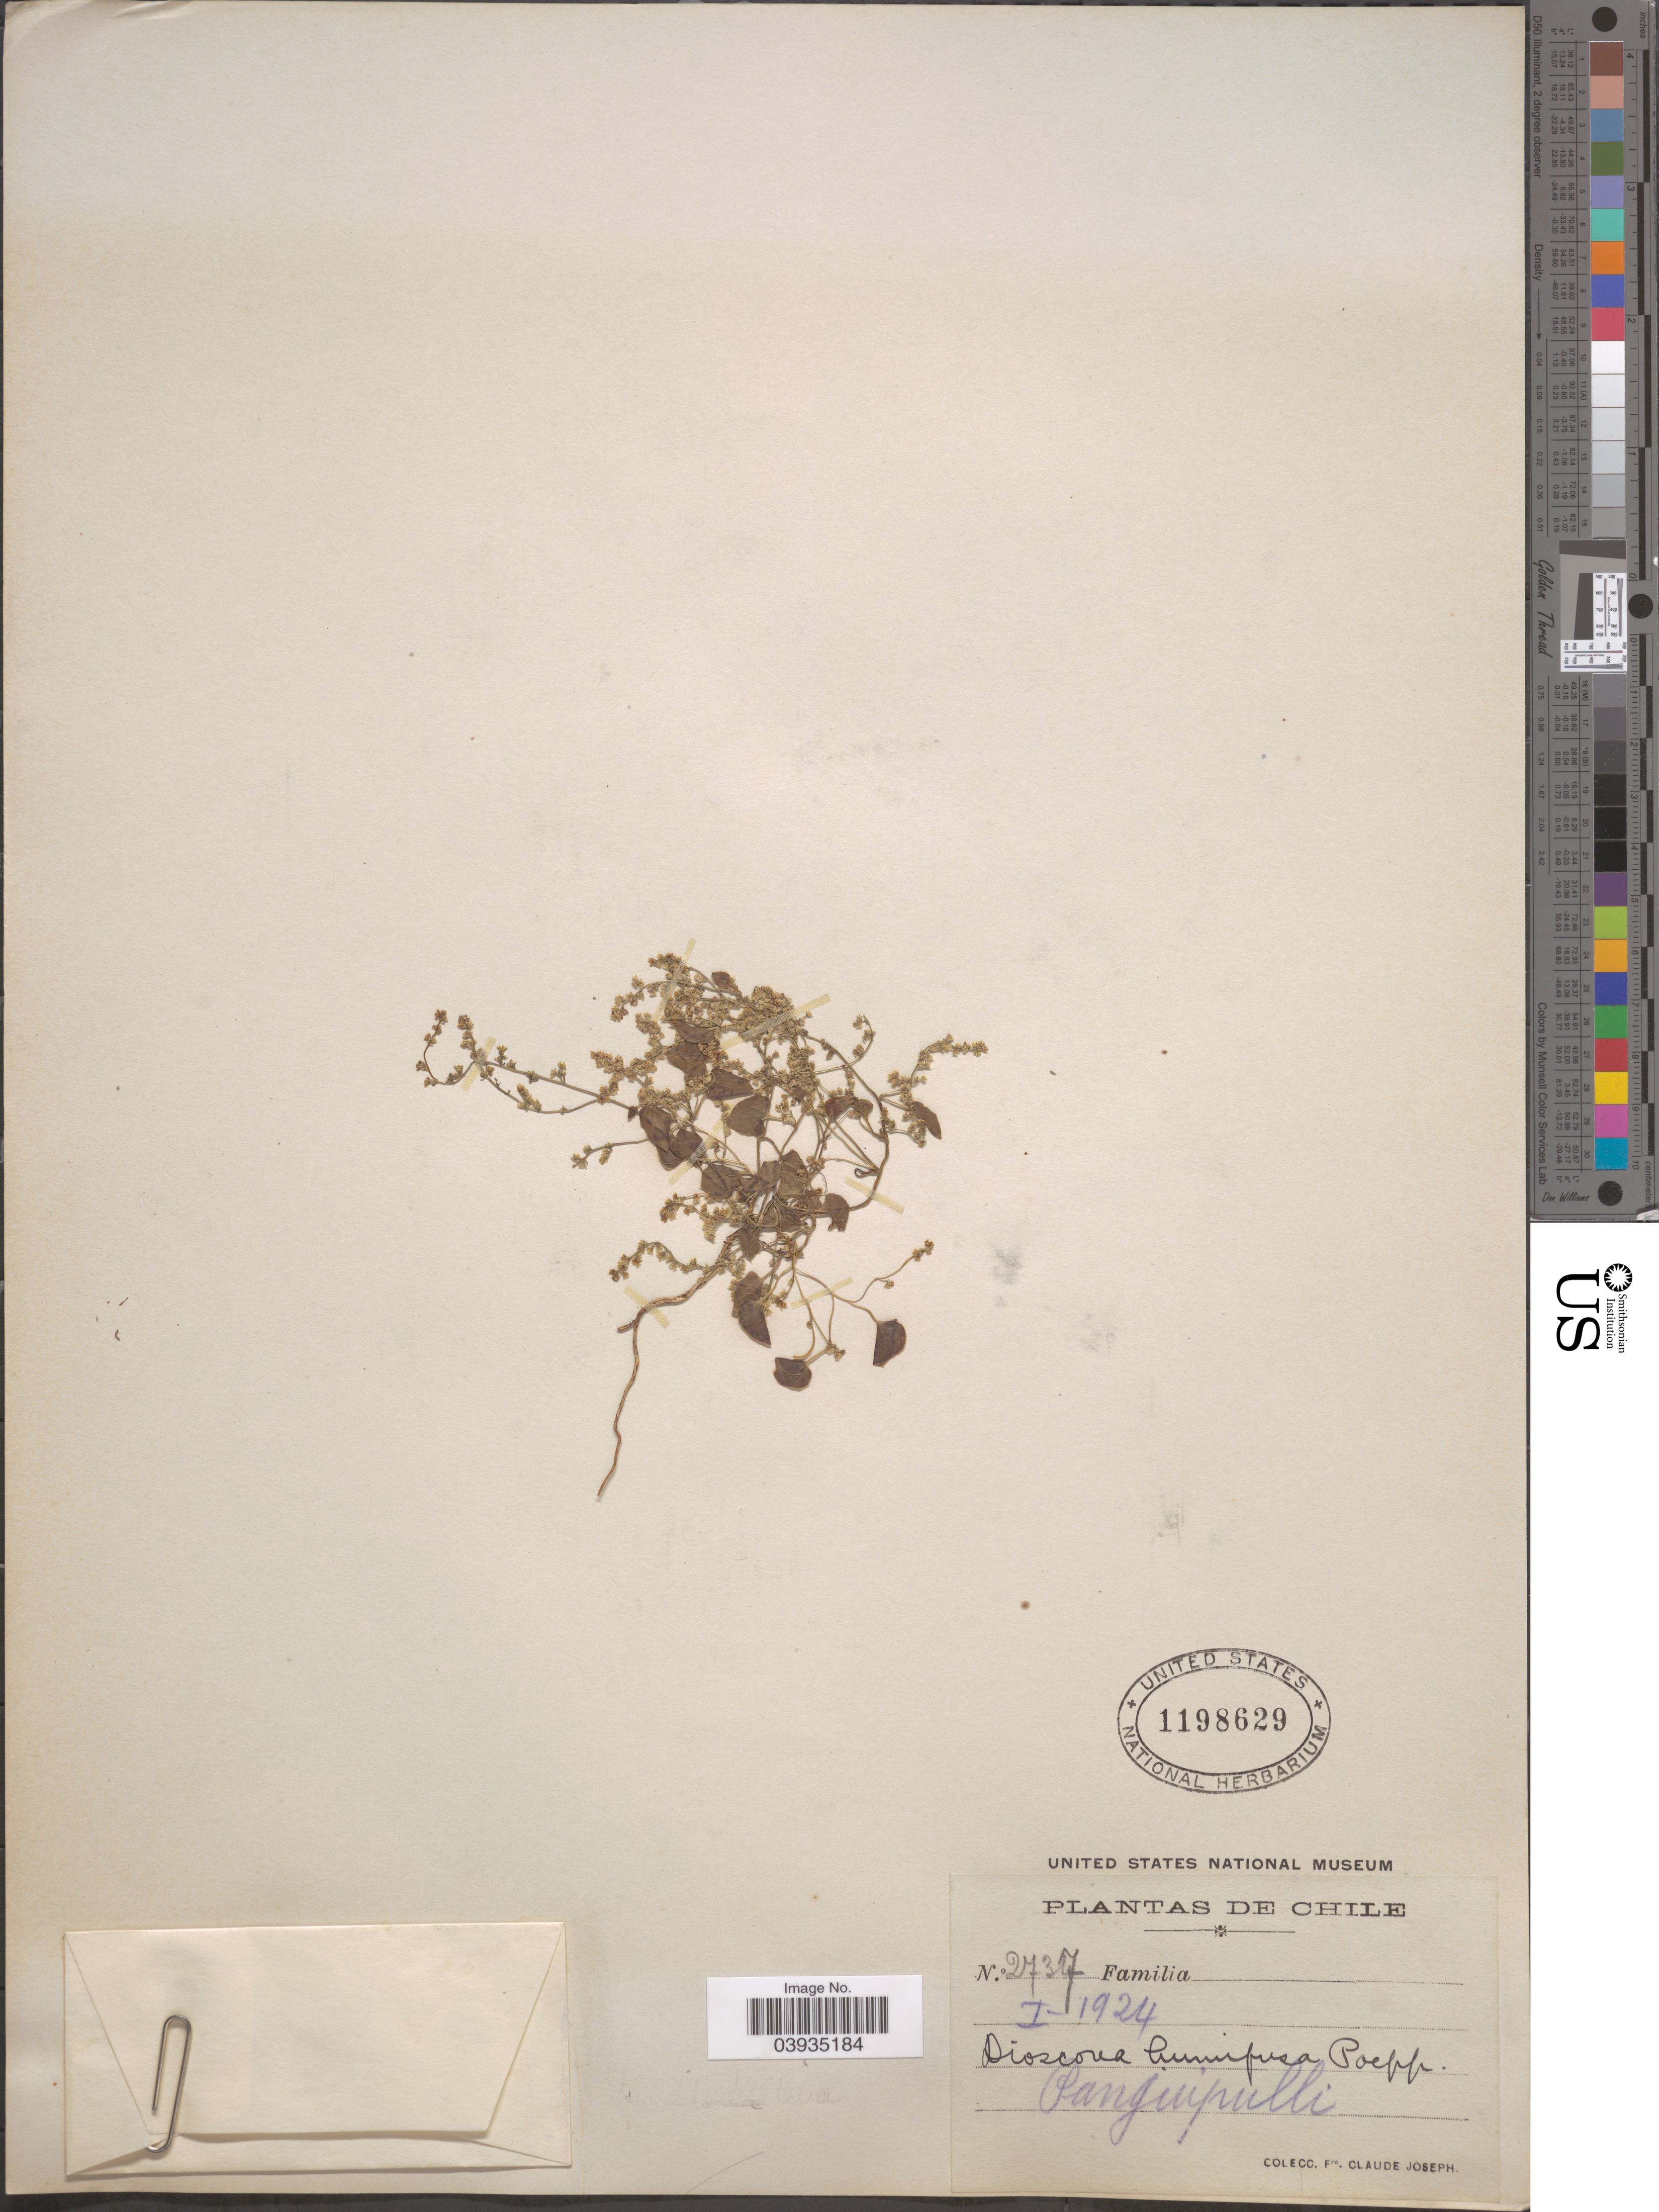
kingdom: Plantae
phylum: Tracheophyta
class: Liliopsida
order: Dioscoreales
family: Dioscoreaceae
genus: Dioscorea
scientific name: Dioscorea humifusa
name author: Poepp.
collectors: Bro. Claude-Joseph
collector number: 2737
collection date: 1924-01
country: Chile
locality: Panguipulli.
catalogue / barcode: US 1198629